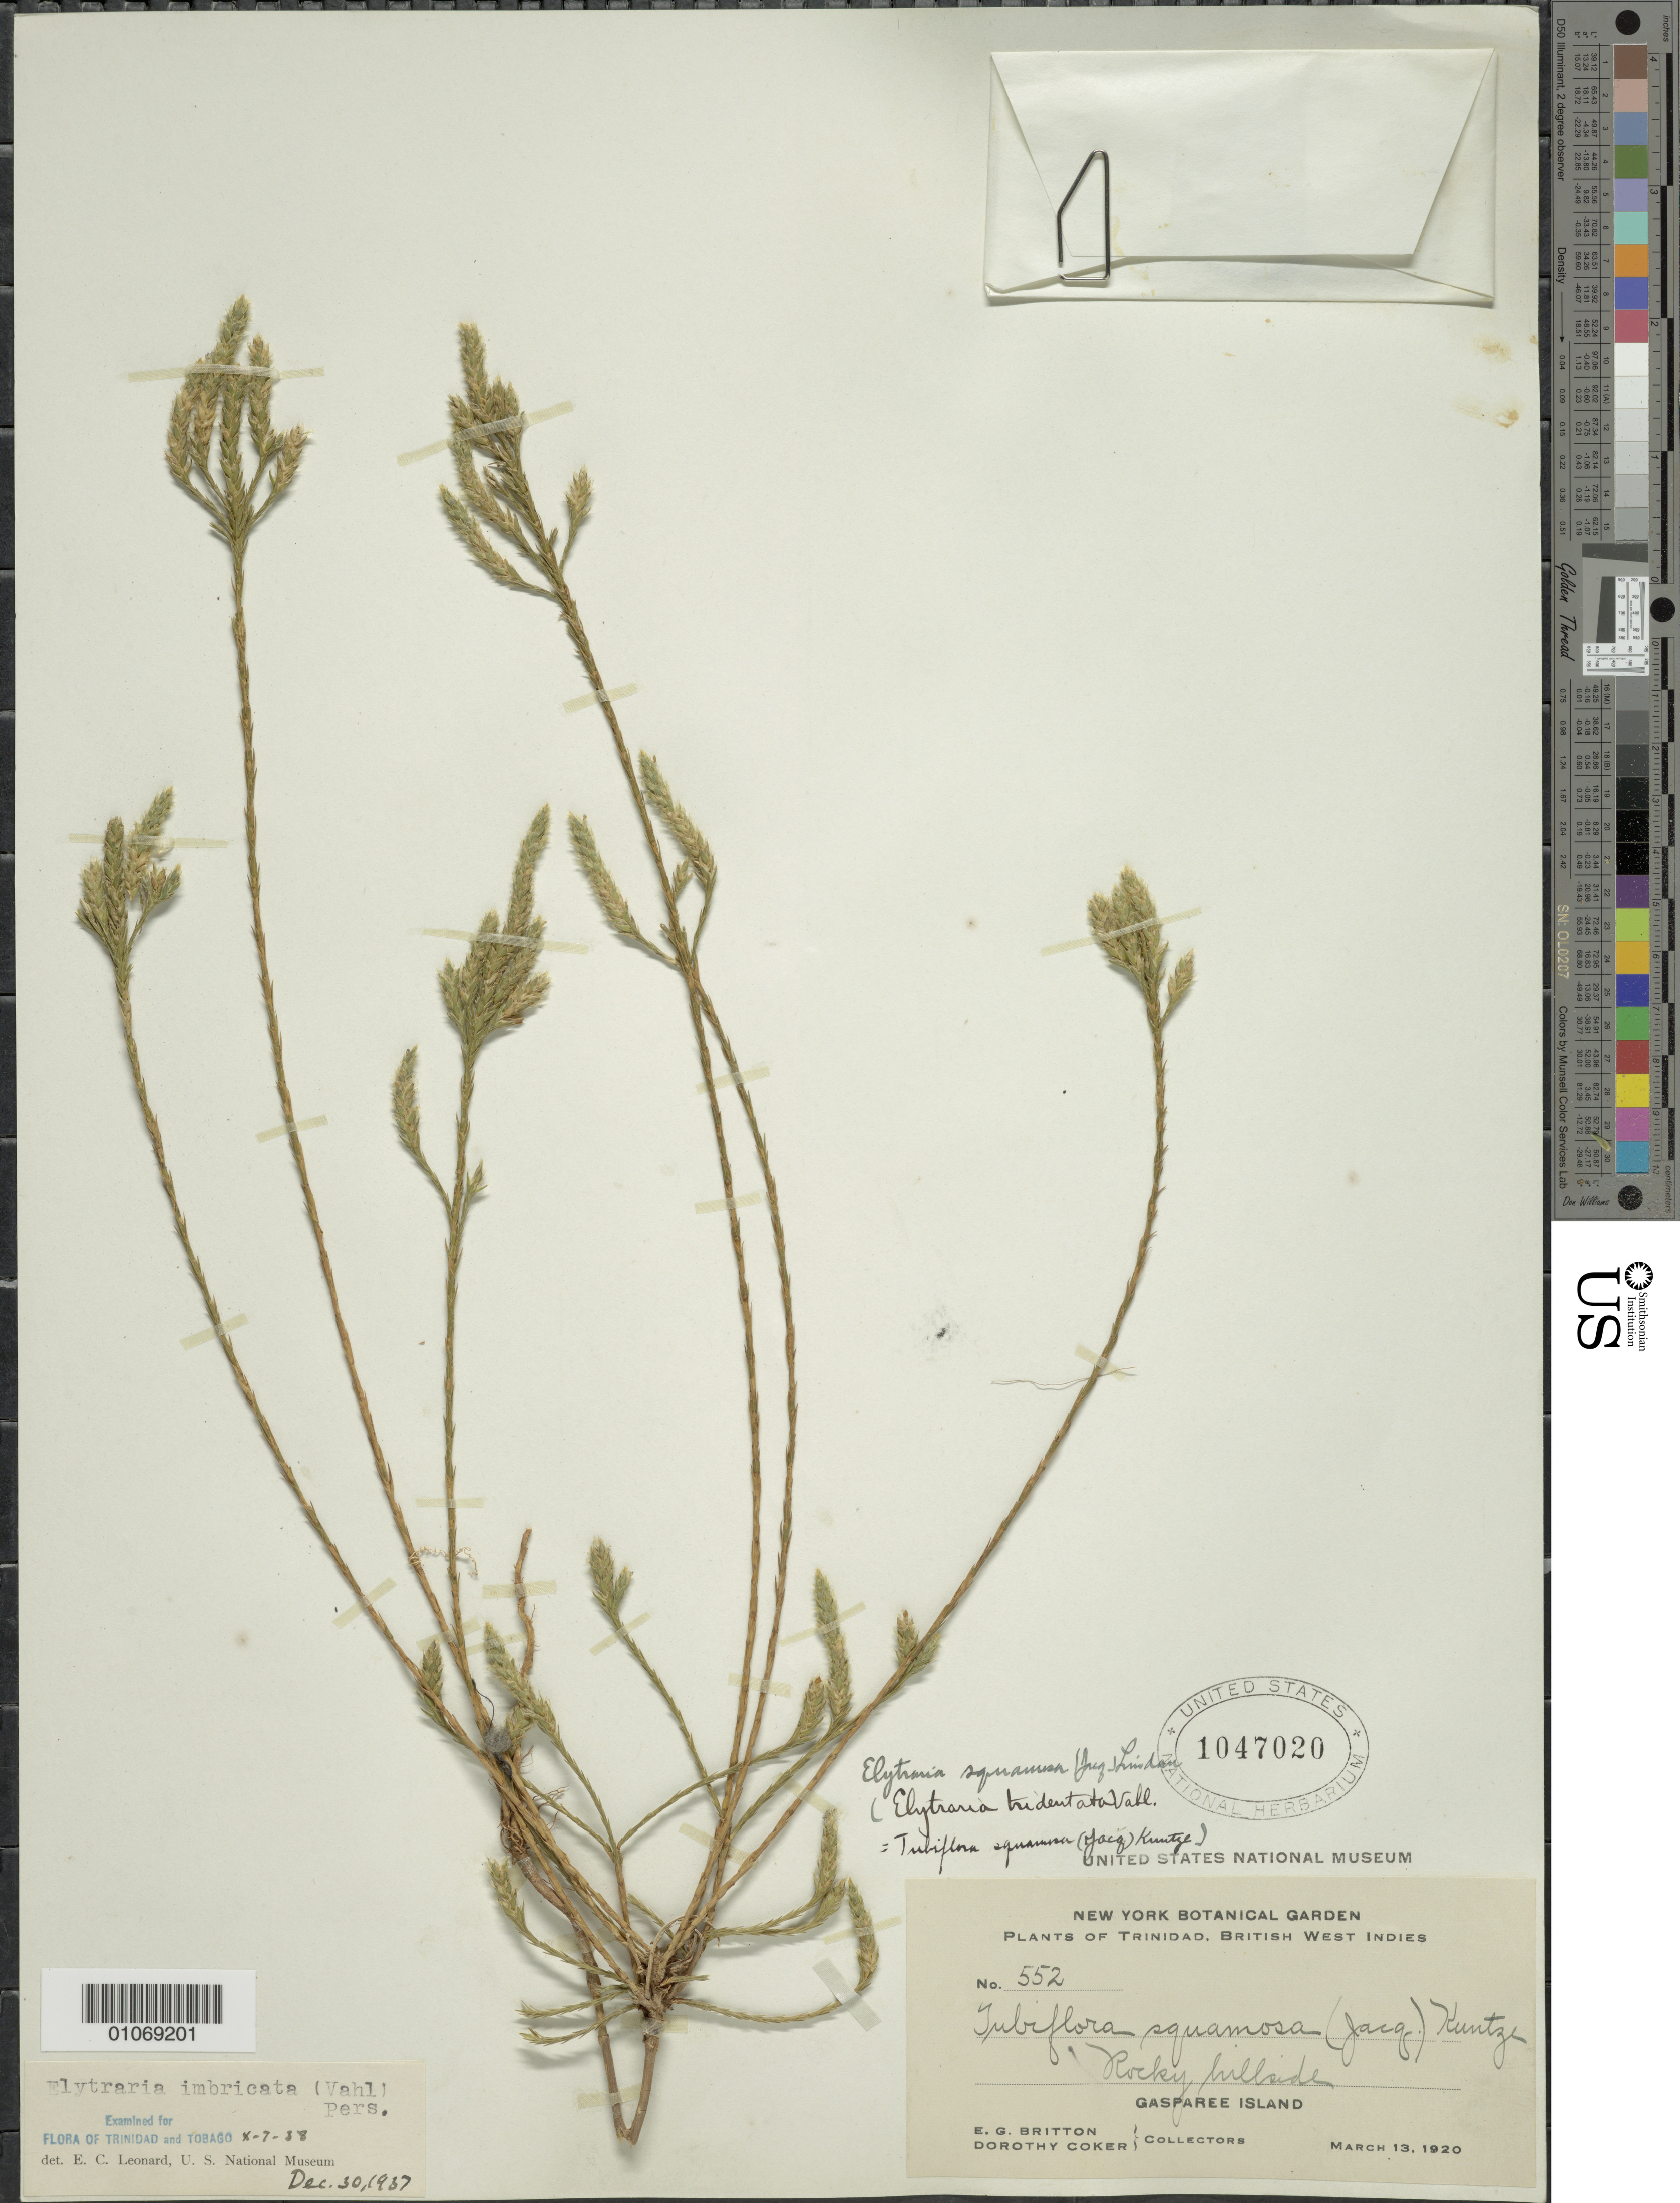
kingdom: Plantae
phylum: Tracheophyta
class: Magnoliopsida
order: Lamiales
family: Acanthaceae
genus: Elytraria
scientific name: Elytraria imbricata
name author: (Vahl) Pers.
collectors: E. G. Britton & D. Coker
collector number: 552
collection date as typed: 13 Mar 1920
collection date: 1920-03-13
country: Trinidad and Tobago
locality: Gasparee Island. Rocky hillside.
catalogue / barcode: US 1047020